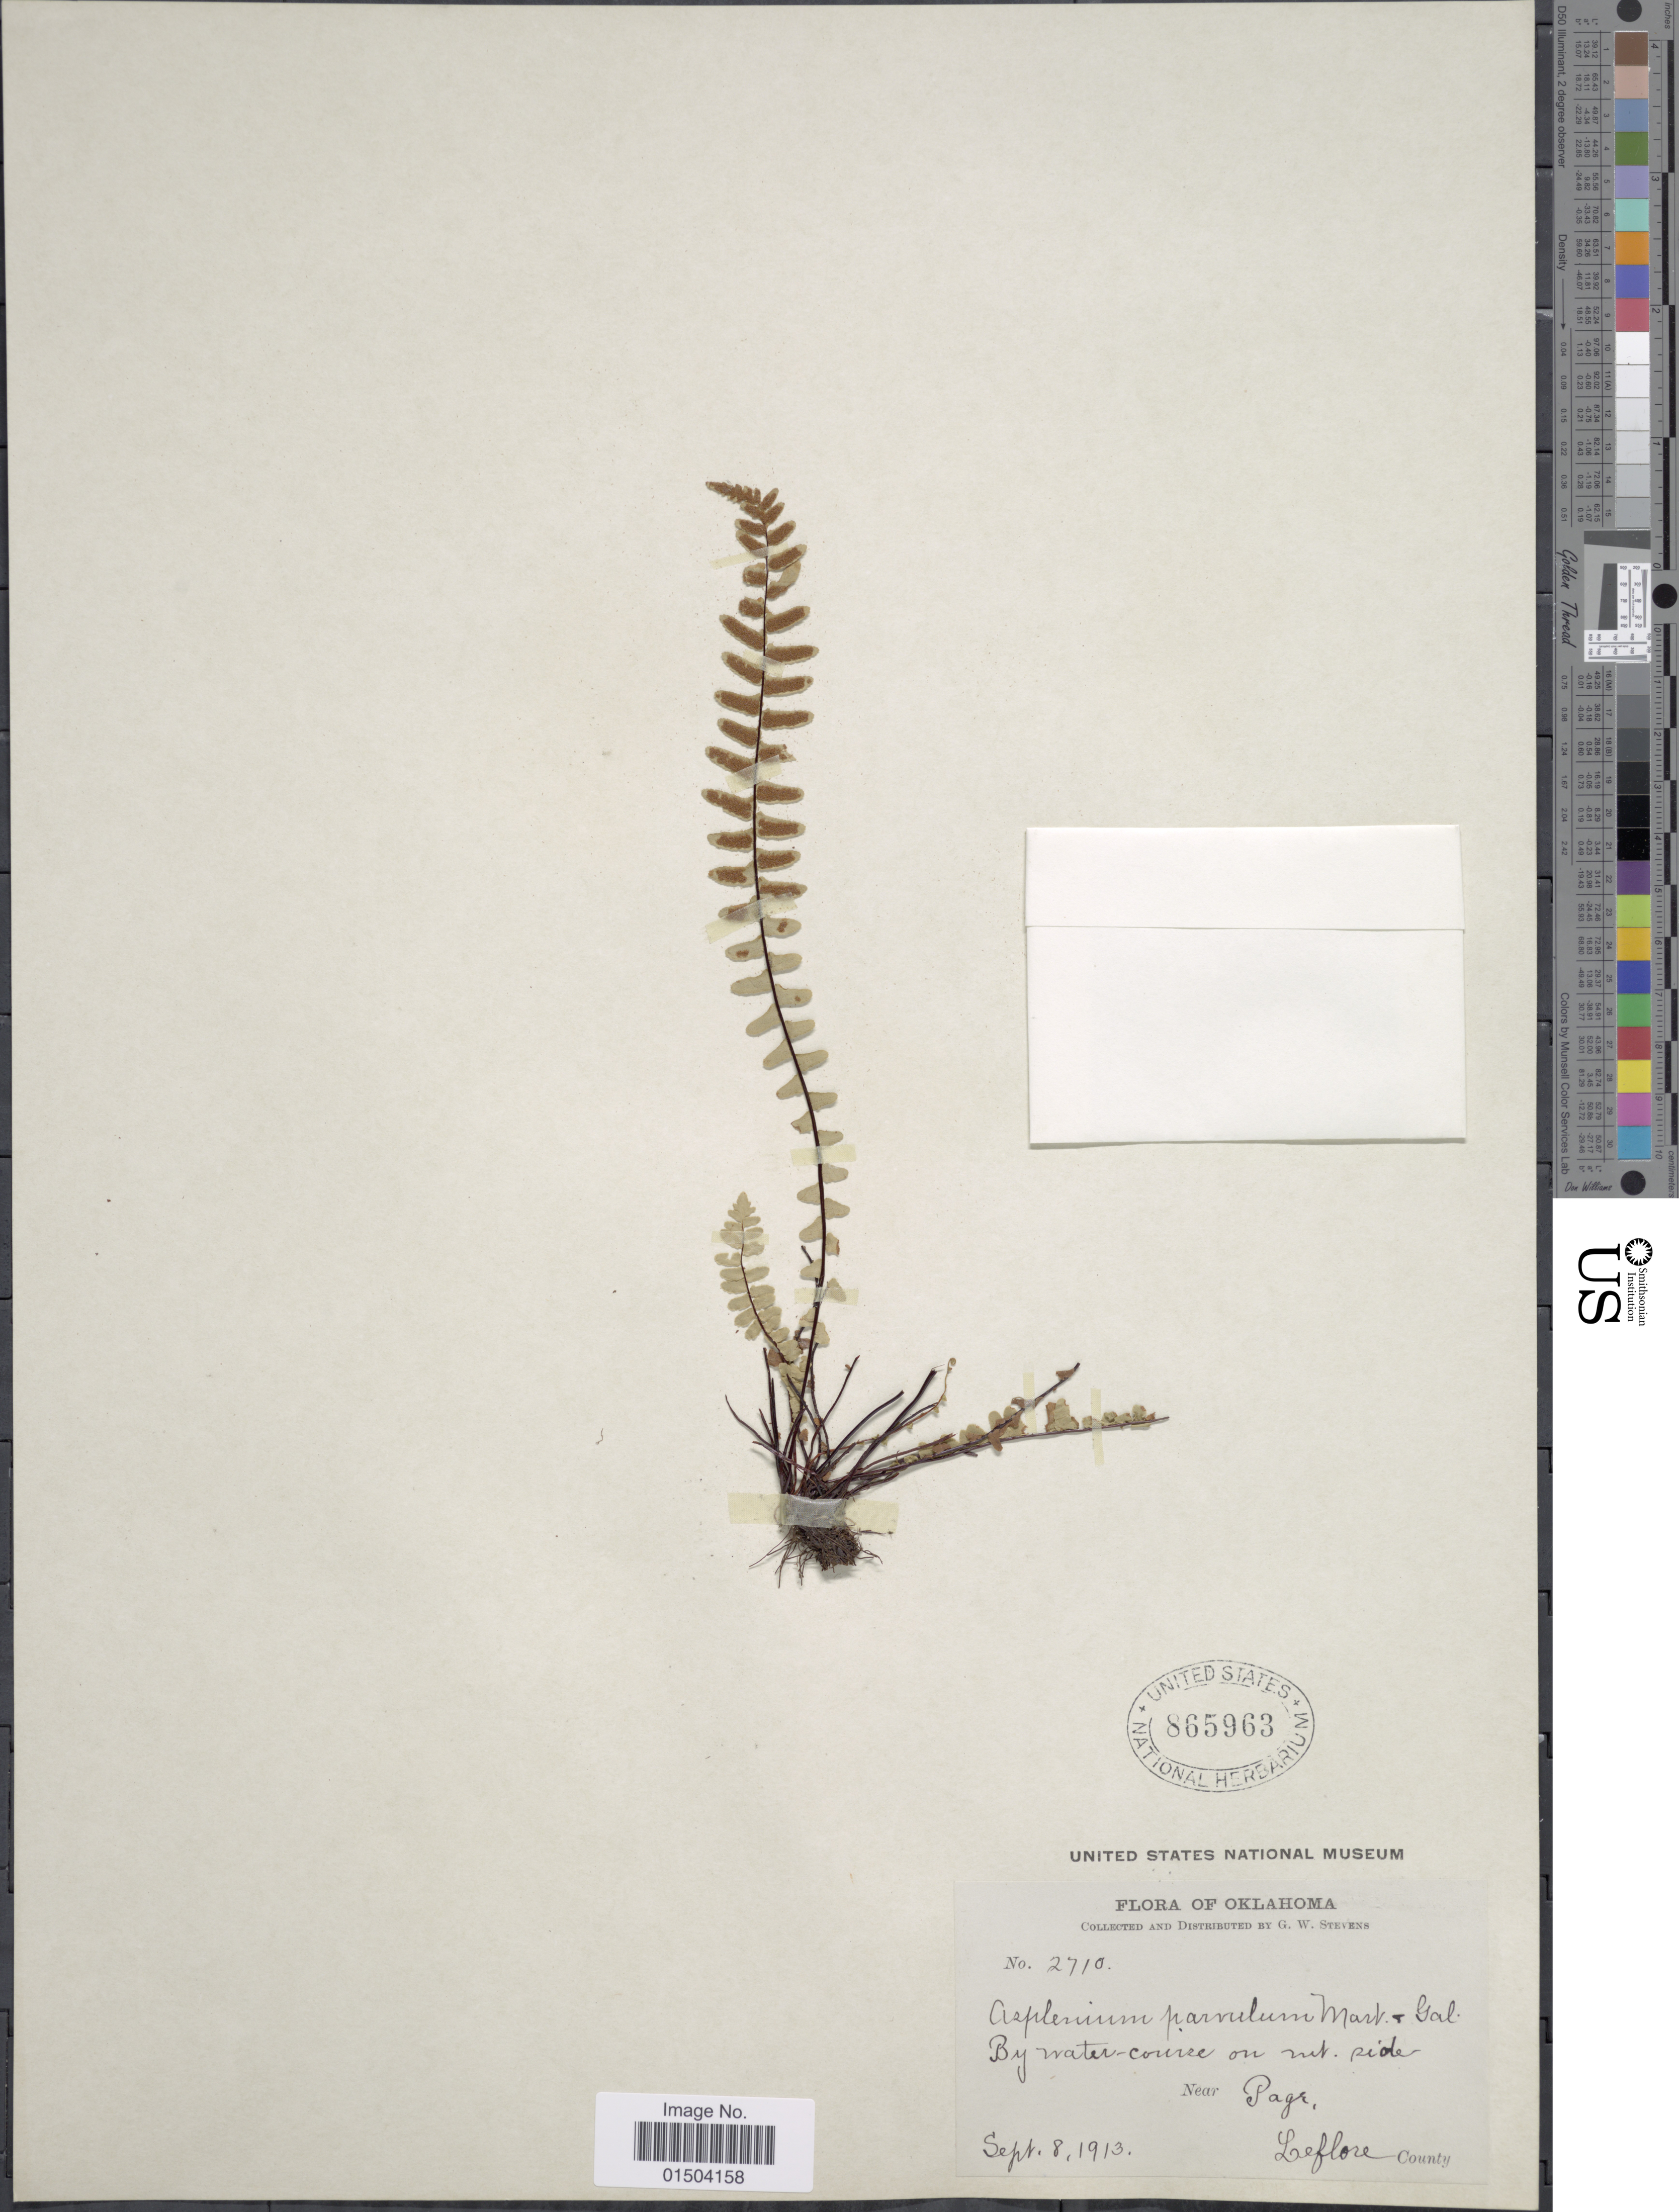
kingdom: Plantae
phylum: Tracheophyta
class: Polypodiopsida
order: Polypodiales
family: Aspleniaceae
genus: Asplenium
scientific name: Asplenium platyneuron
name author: (L.) Britton, Stearns & Poggenb.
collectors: G. W. Stevens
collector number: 2710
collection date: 1913-09-08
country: United States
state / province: Oklahoma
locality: By water-course on mt. side near Page, Le Flore County.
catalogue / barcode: US 865963